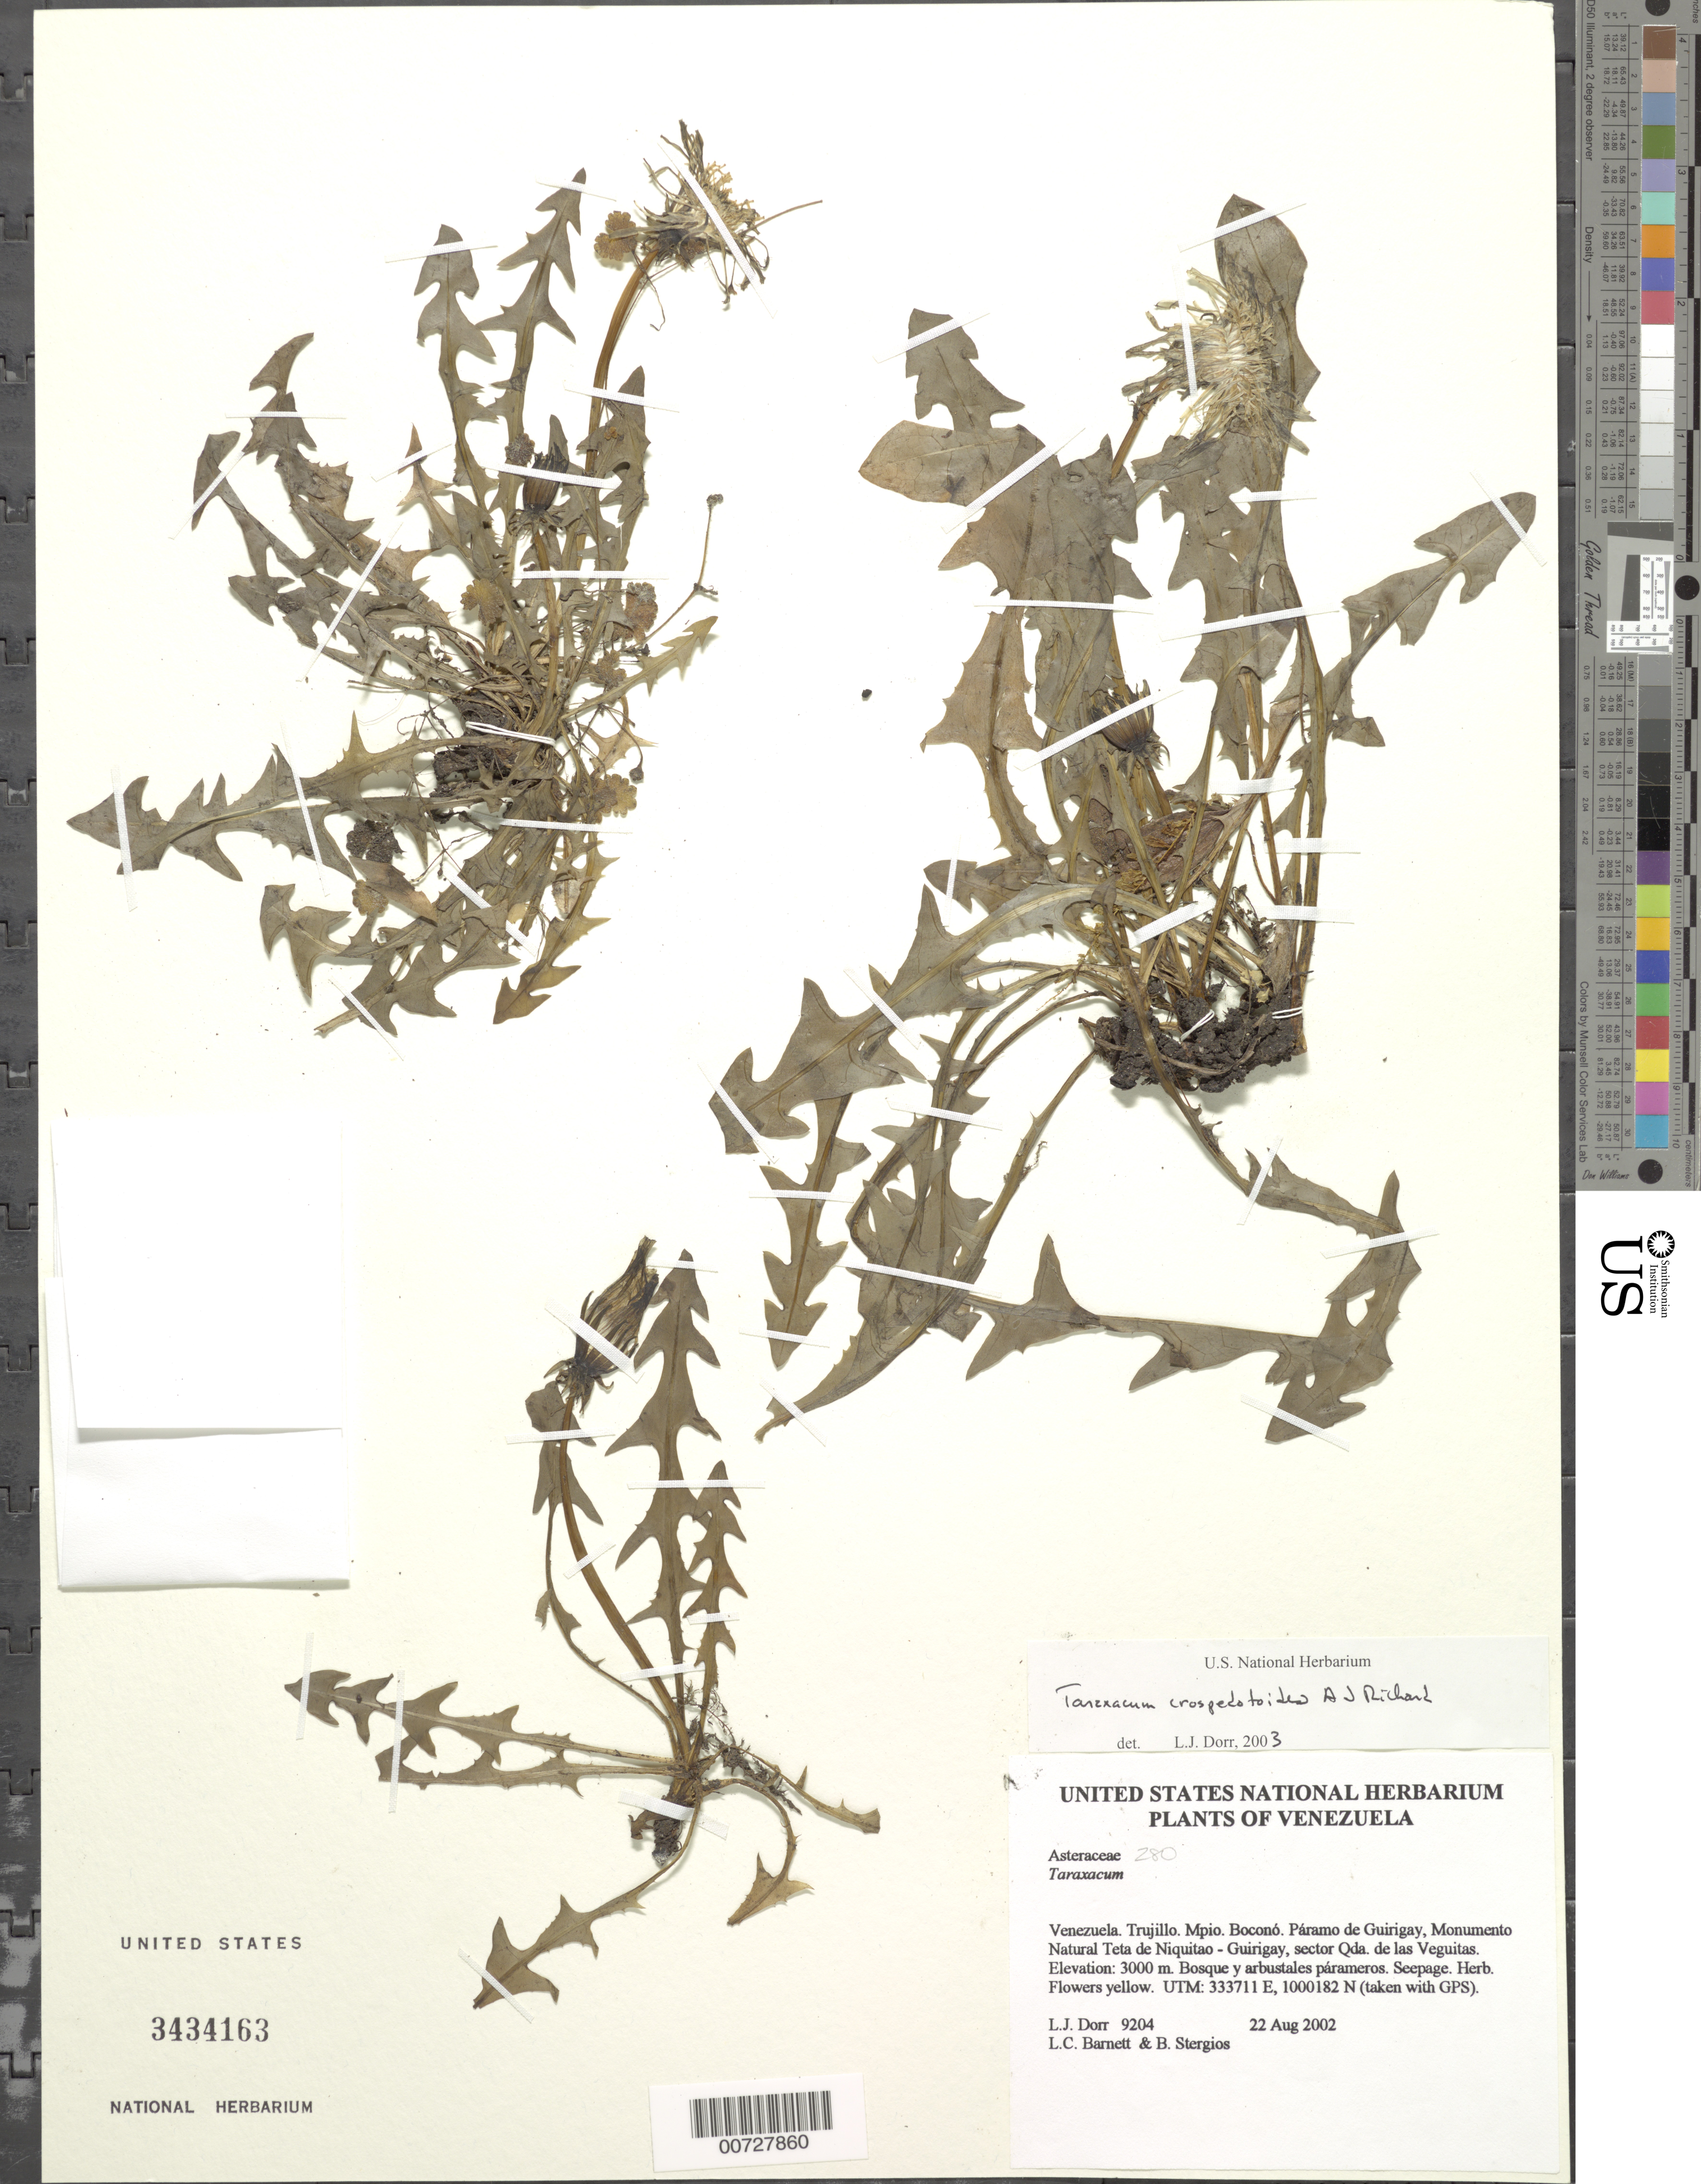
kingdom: Plantae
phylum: Tracheophyta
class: Magnoliopsida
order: Asterales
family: Asteraceae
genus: Taraxacum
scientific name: Taraxacum craspedotoides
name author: A.J. Richards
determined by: Dorr, L. J., (BOT), Smithsonian Institution - National Museum of Natural History (UNITED STATES)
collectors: L. J. Dorr, L. C. Barnett & B. G. Stergios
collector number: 9204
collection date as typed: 22 Aug 2002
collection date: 2002-08-22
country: Venezuela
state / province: Trujillo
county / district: Boconó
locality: Páramo de Guirigay, Monumento Natural Teta de Niquitao - Guirigay, sector Las Veguitas.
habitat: Bosque y arbustales párameros. Seepage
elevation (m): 3000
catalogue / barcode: US 3434163